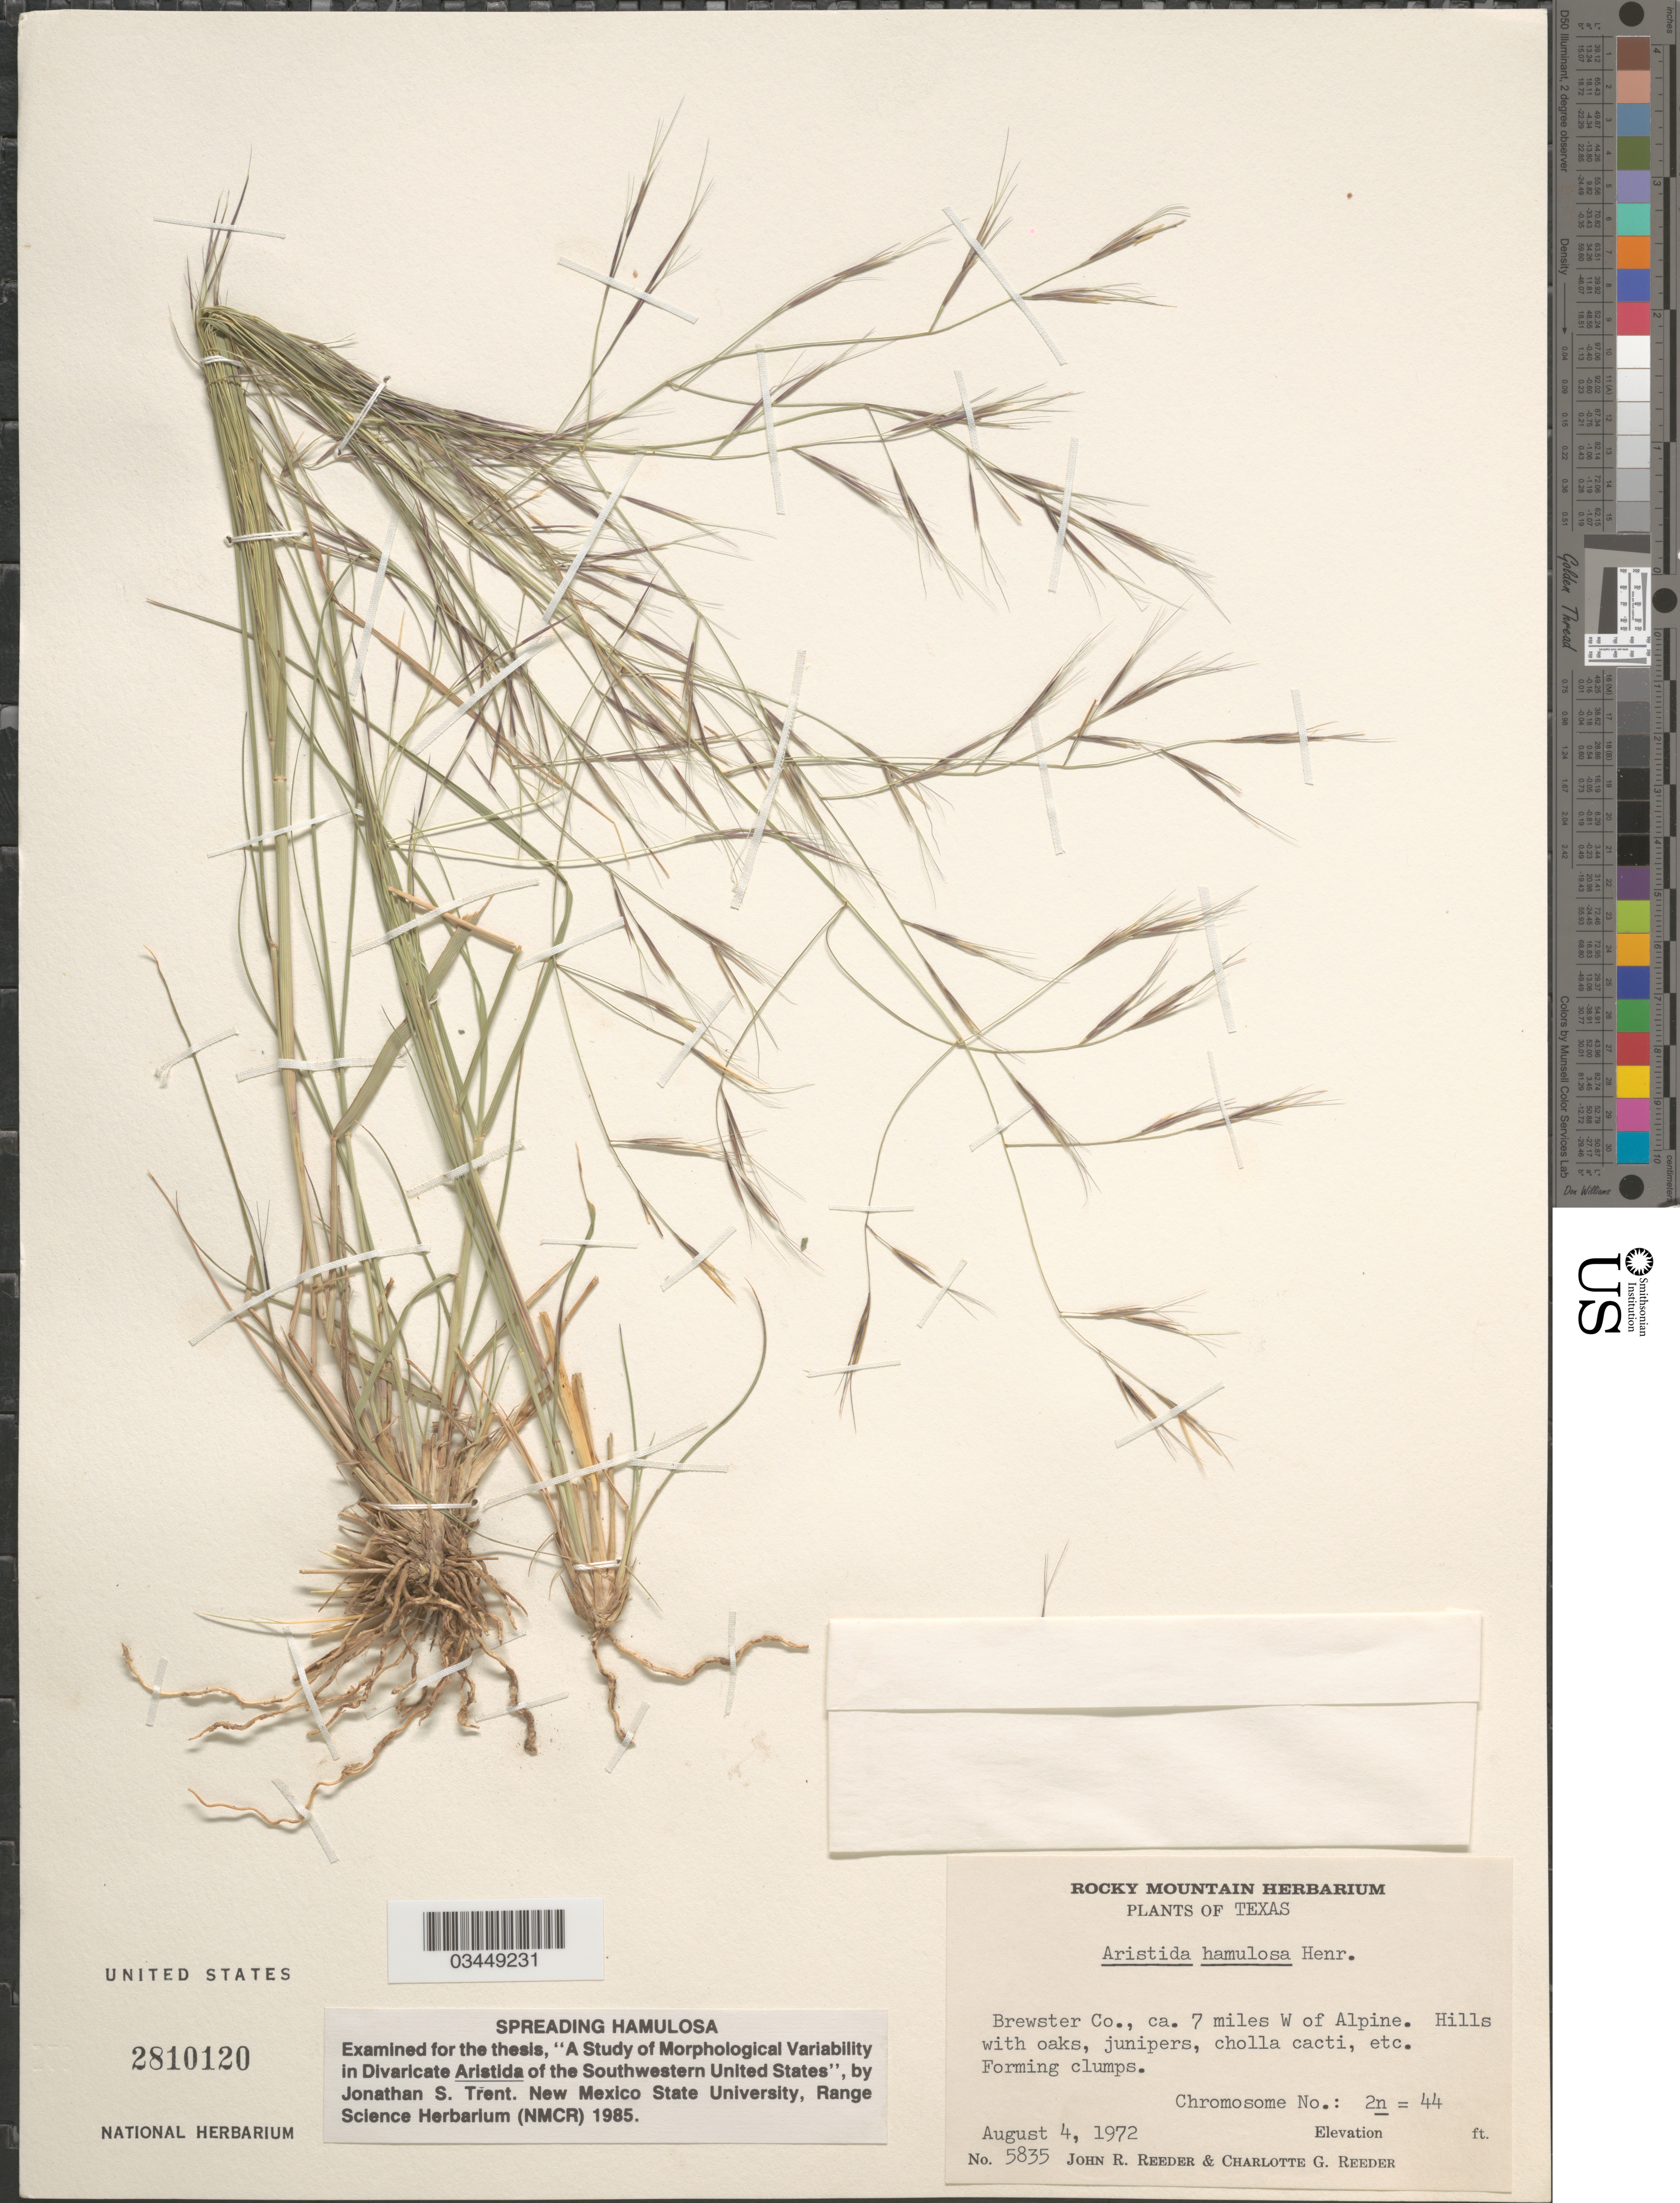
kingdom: Plantae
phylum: Tracheophyta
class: Liliopsida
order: Poales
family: Poaceae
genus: Aristida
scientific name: Aristida hamulosa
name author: Henr.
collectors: J. R. Reeder & C. G. Reeder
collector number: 5835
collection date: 1972-08-04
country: United States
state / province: Texas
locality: Brewster Co., ca. 7 miles W of Alpine. Hills with oaks, junipers, cholla cacti.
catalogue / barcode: US 2810120